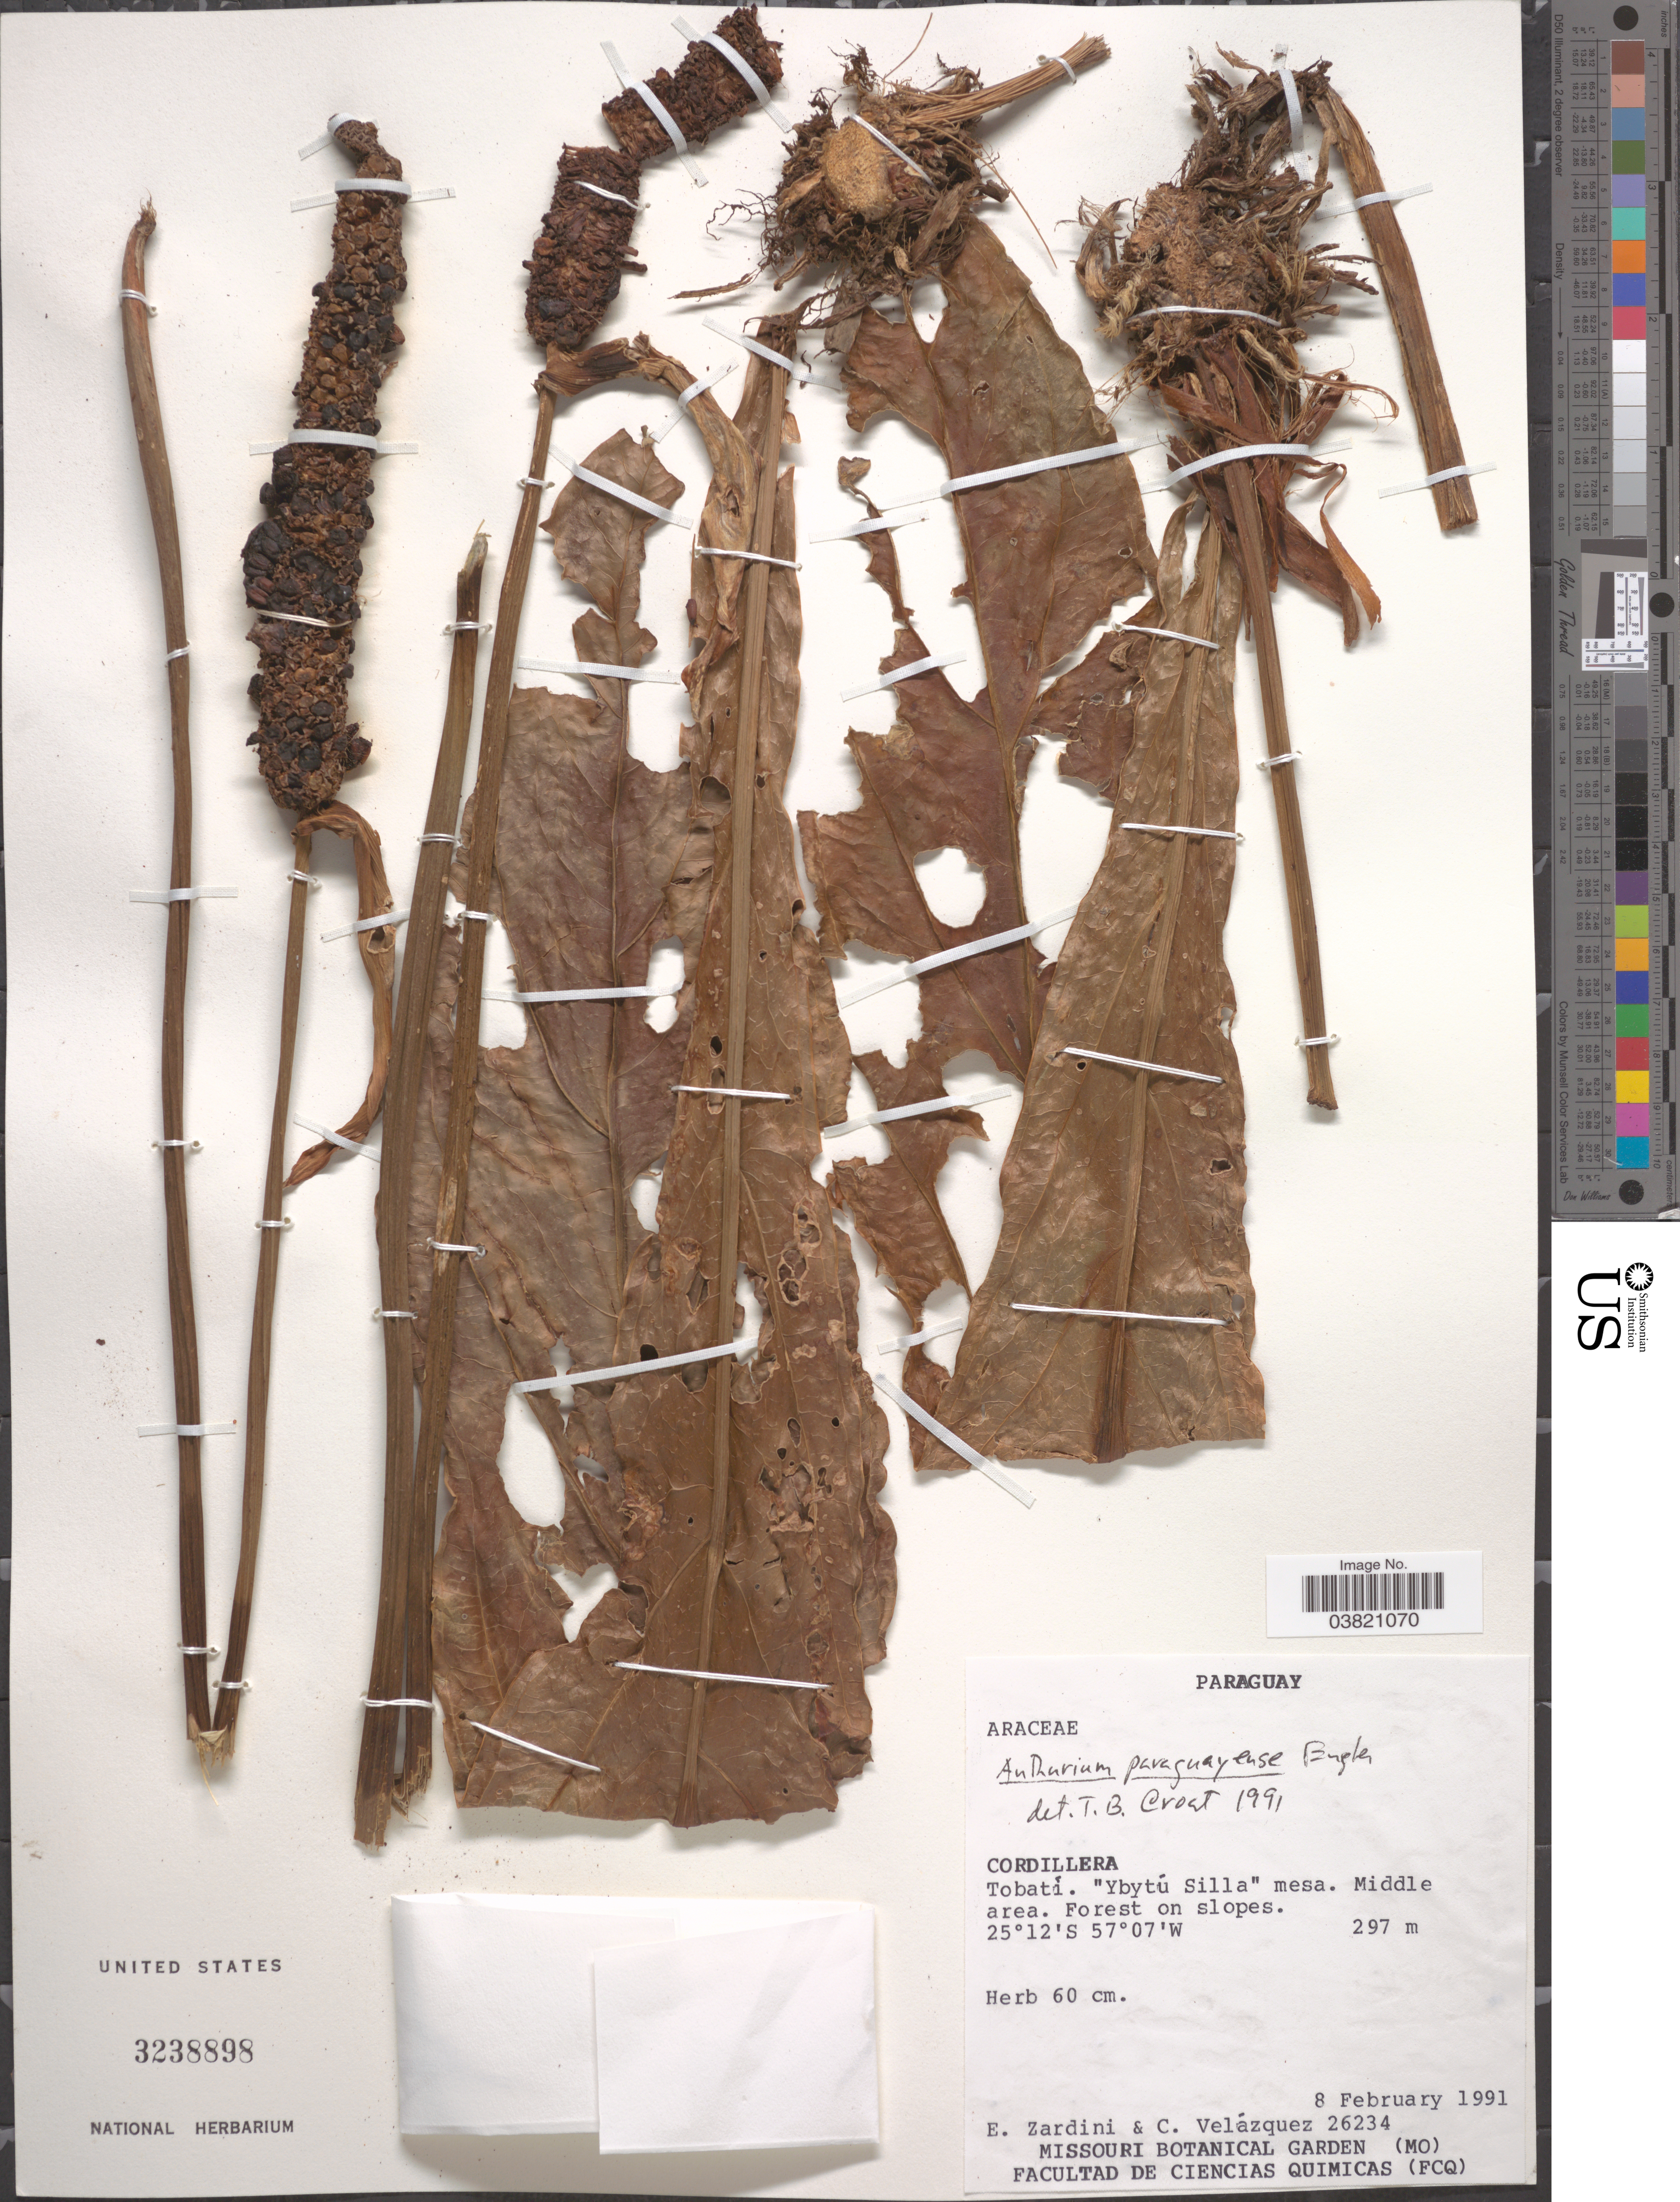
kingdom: Plantae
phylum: Tracheophyta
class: Liliopsida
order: Alismatales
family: Araceae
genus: Anthurium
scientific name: Anthurium paraguayense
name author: Engl.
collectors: E. Zardini & C. Velázquez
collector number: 26234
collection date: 1991-02-08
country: Paraguay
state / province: Cordillera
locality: Tobatí. "Ybytú Silla" mesa. Middle area.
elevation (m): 297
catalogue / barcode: US 3238898